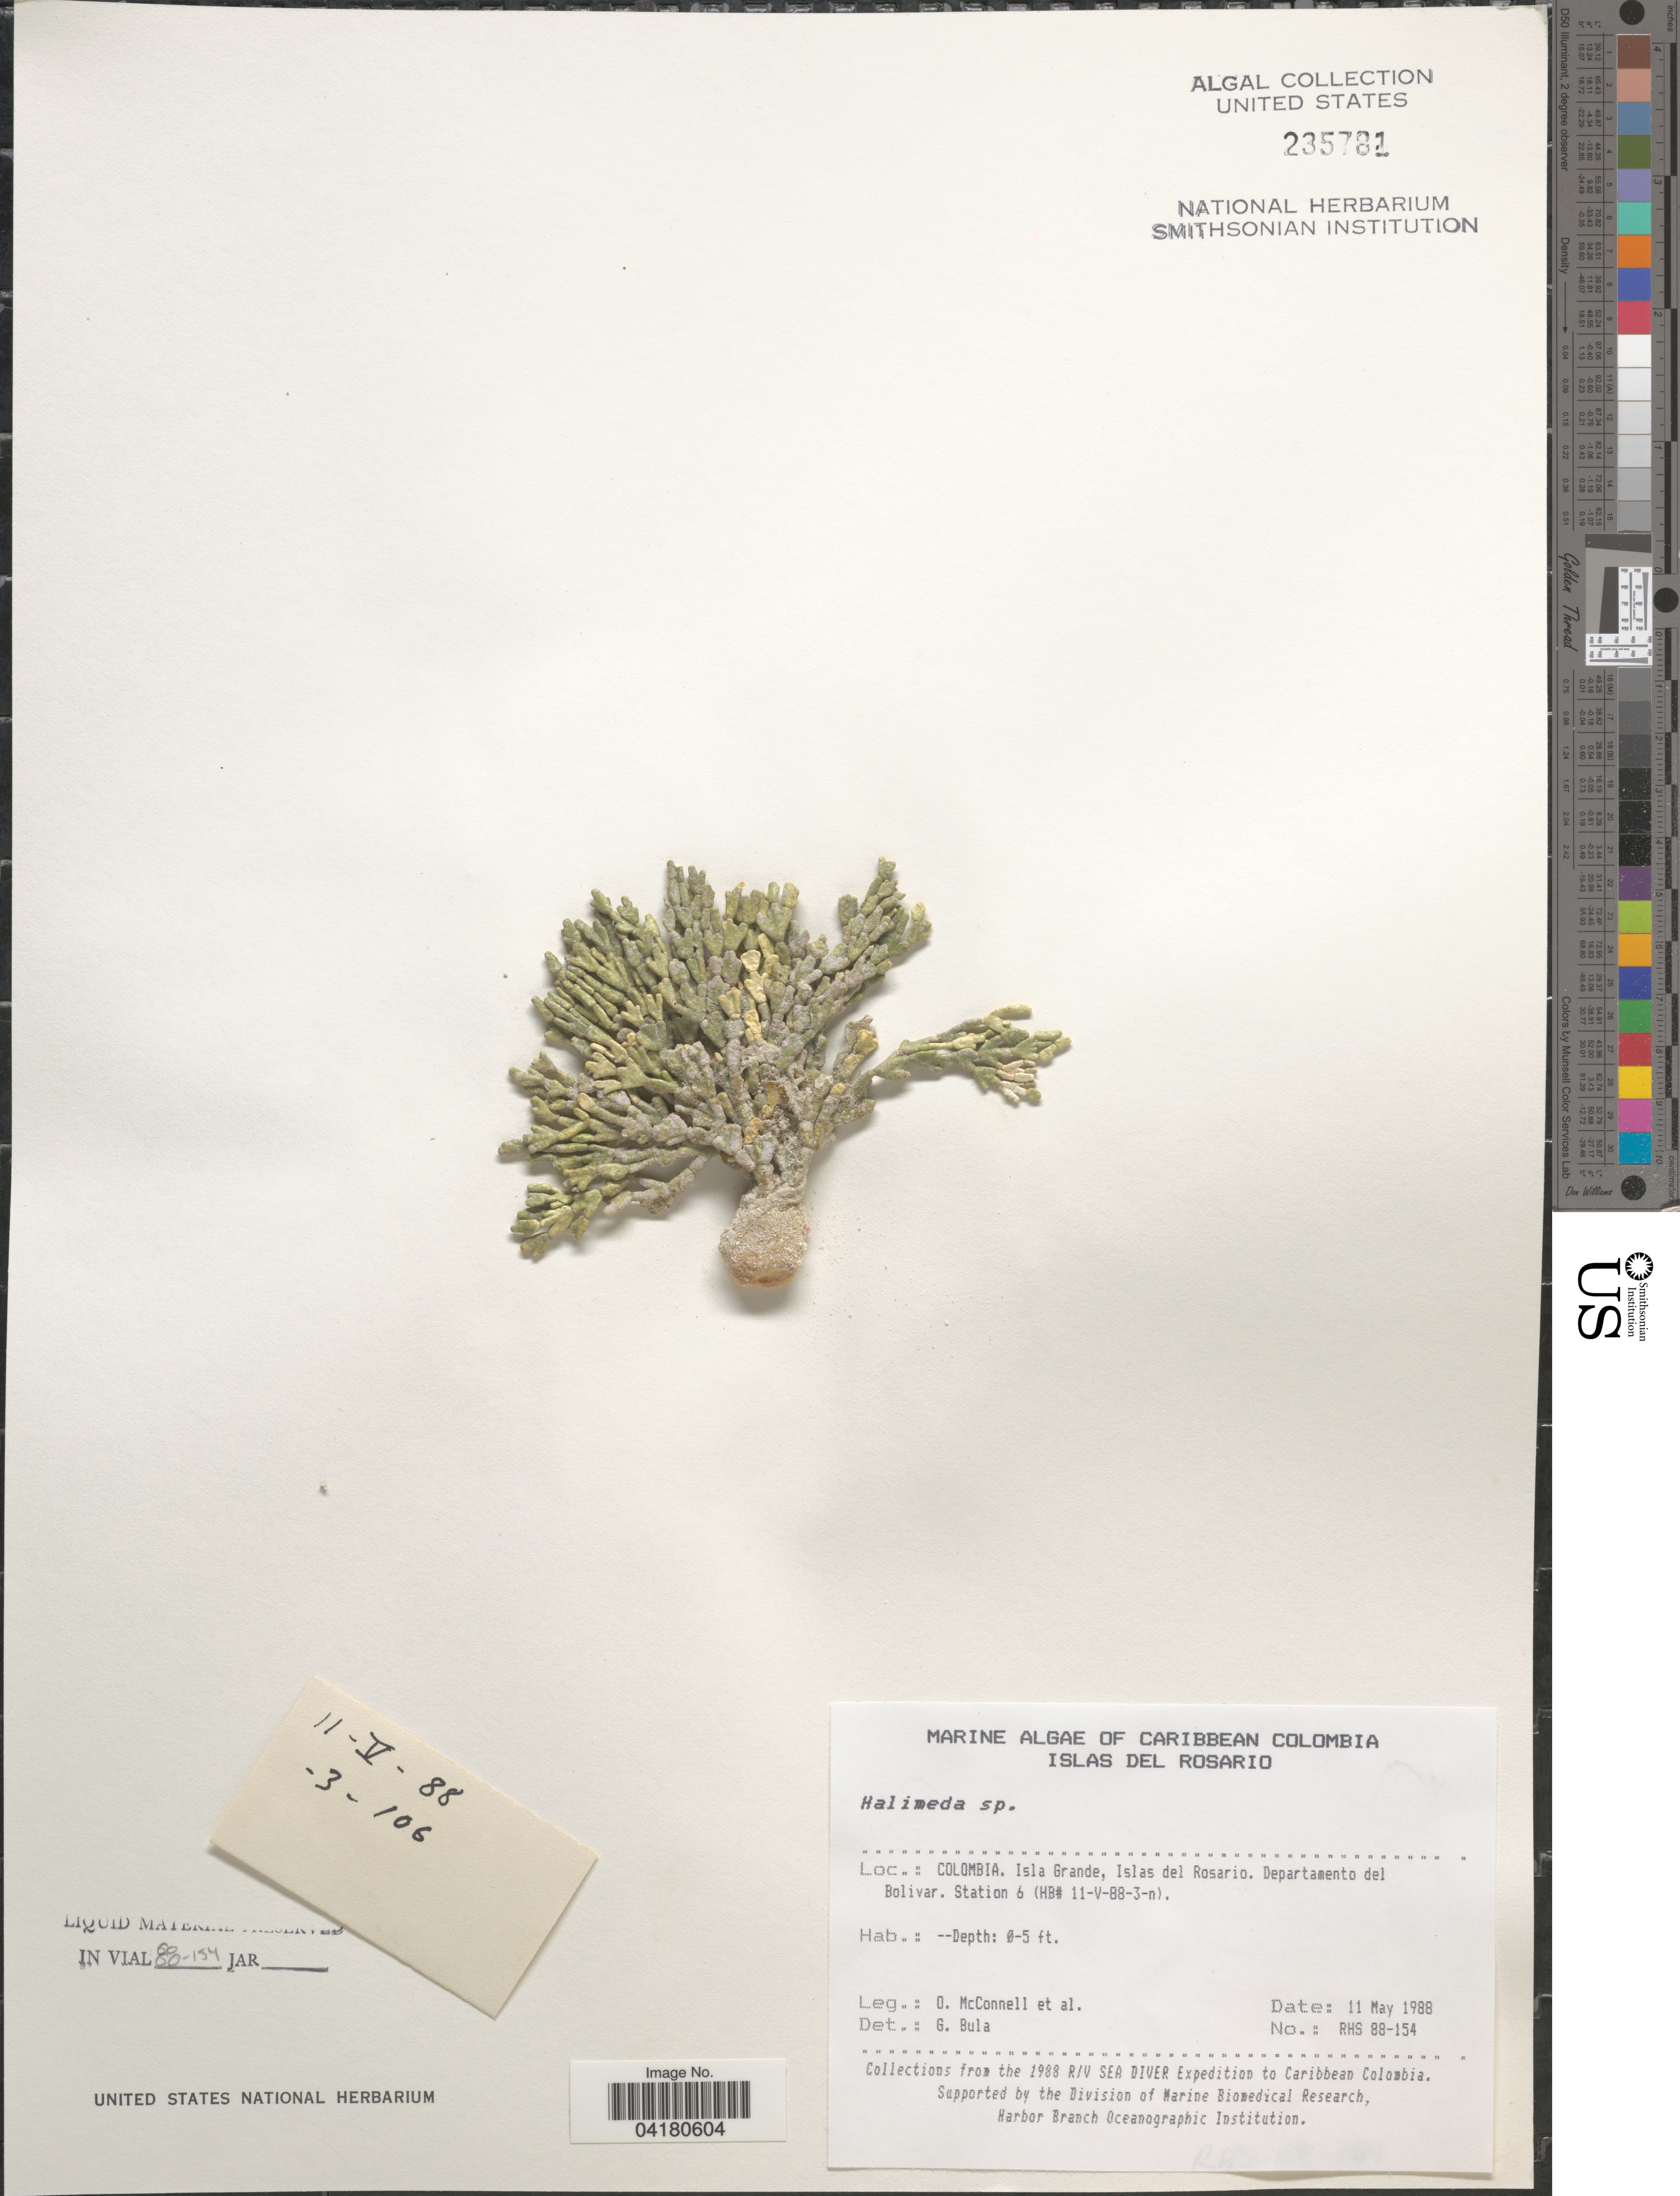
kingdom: Plantae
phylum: Chlorophyta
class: Ulvophyceae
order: Bryopsidales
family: Halimedaceae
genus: Halimeda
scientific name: Halimeda sp.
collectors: O. McConnell & et al.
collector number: RHS88-154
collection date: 1988-05-11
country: Colombia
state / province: Bolívar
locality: Caribbean Colombia. Isla Grande, Islas del Rosario. Departamento del Bolivar. Station 6 (HB# 11-V-88-3-n). The 1988 R/V Sea Diver Expedition to Caribbean Colombia.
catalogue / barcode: US 235781